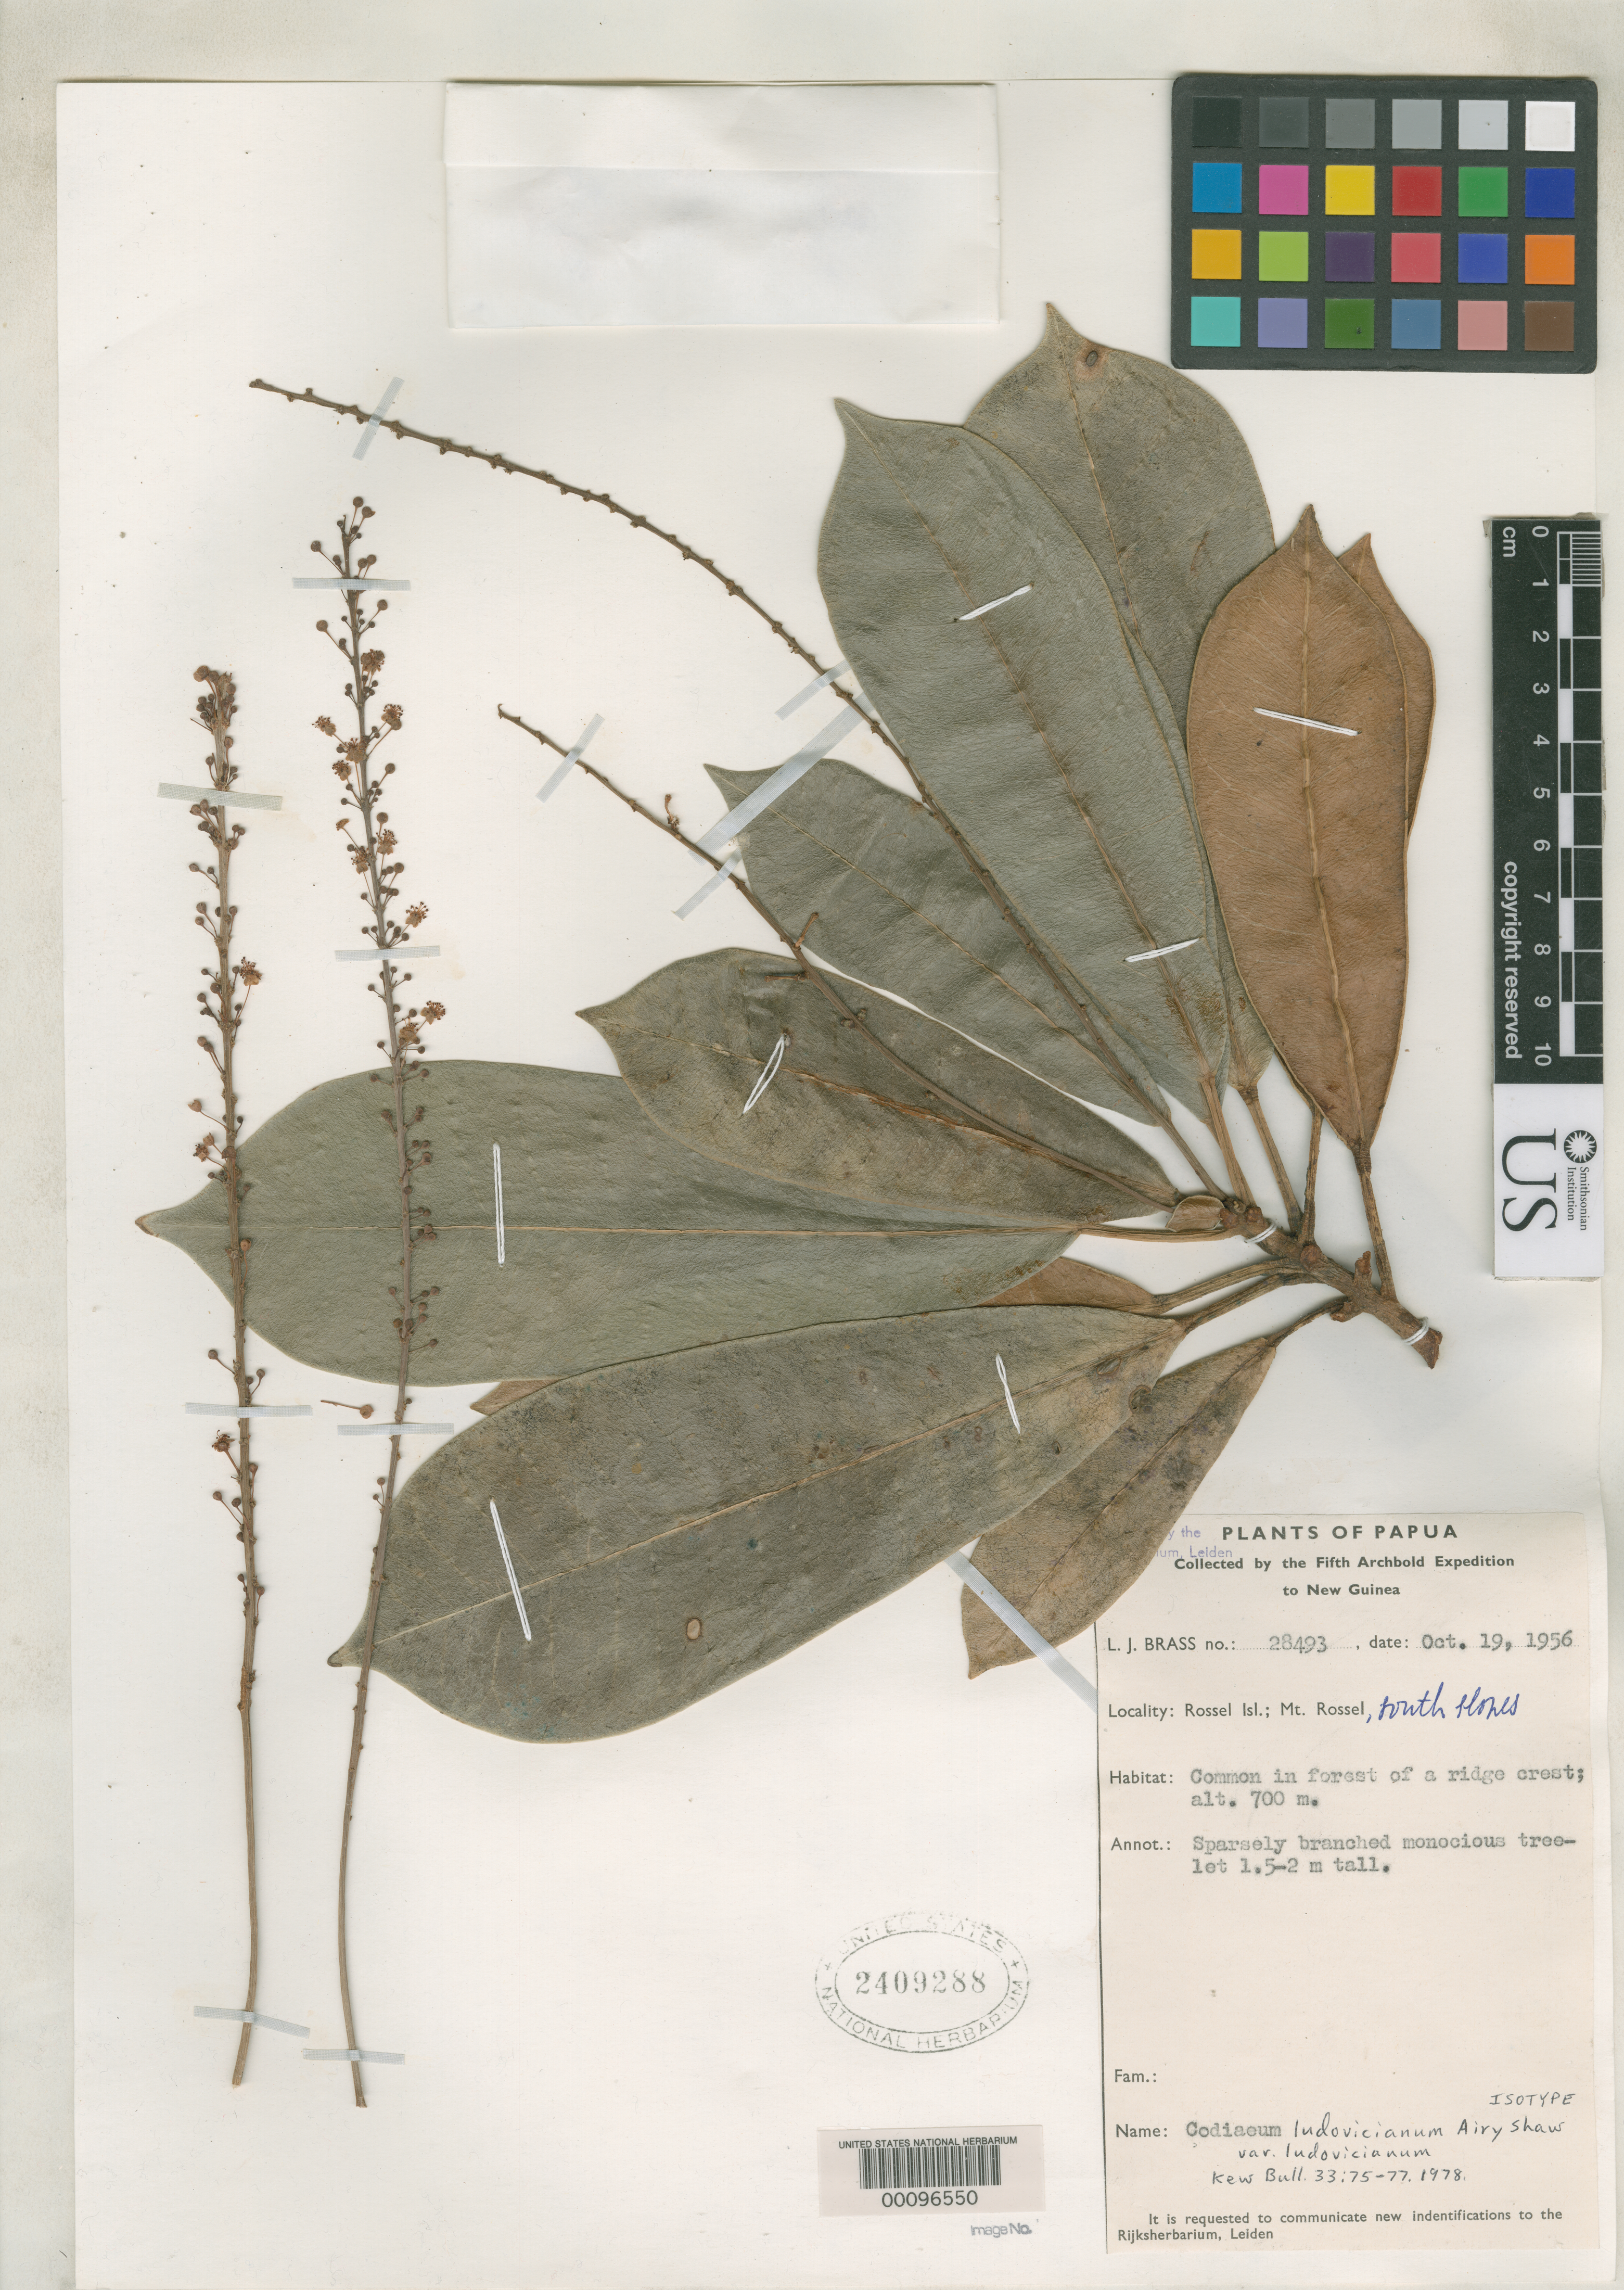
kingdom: Plantae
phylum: Tracheophyta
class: Magnoliopsida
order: Malpighiales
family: Euphorbiaceae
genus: Codiaeum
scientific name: Codiaeum ludovicianum var. ludovicianum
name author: Airy Shaw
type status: Isotype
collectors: L. J. Brass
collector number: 28493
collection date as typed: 19 Oct 1956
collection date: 1956-10-19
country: Papua New Guinea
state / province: Milne Bay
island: Rossel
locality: Mt. Rossel, south slopes. [Louisade Arch.]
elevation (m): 700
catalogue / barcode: US 2409288